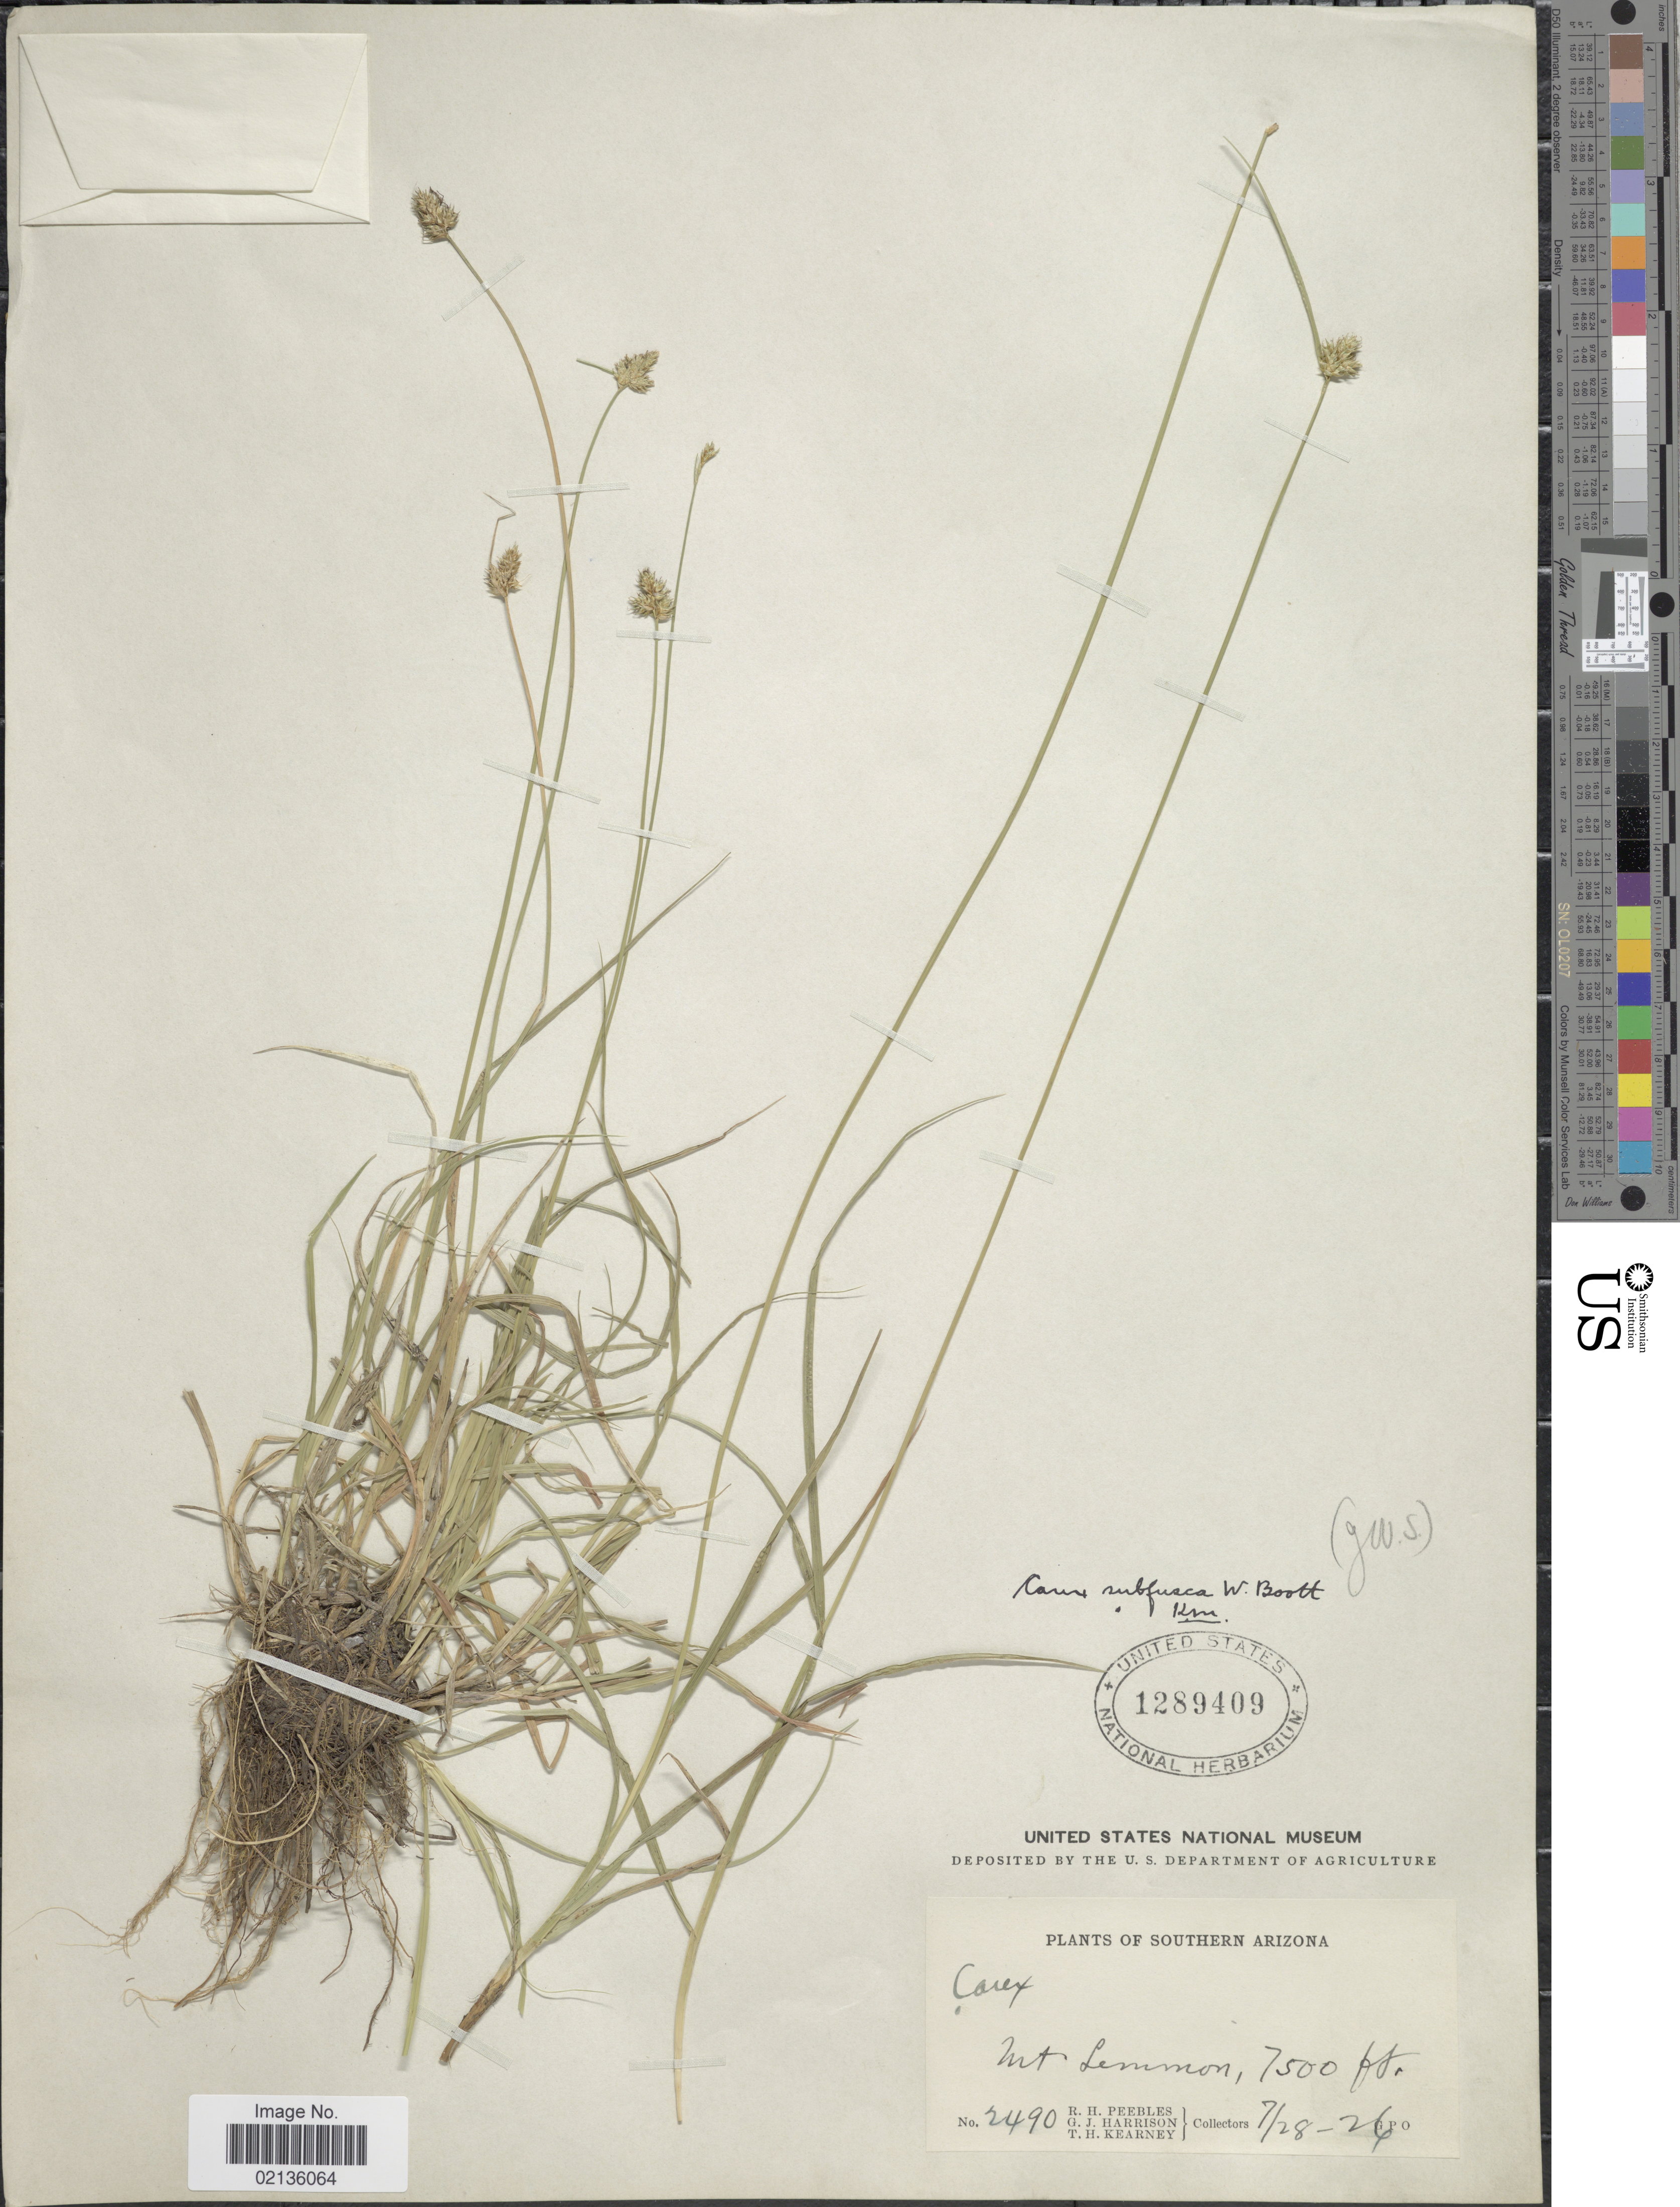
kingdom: Plantae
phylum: Tracheophyta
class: Liliopsida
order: Poales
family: Cyperaceae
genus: Carex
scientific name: Carex subfusca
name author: W. Boott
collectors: R. H. Peebles, G. J. Harrison & T. H. Kearney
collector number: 2490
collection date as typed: Transcribed d/m/y: 28/7/26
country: United States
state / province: Arizona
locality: Southern Arizona, Mt. Lemmon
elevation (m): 2286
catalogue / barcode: US 1289409